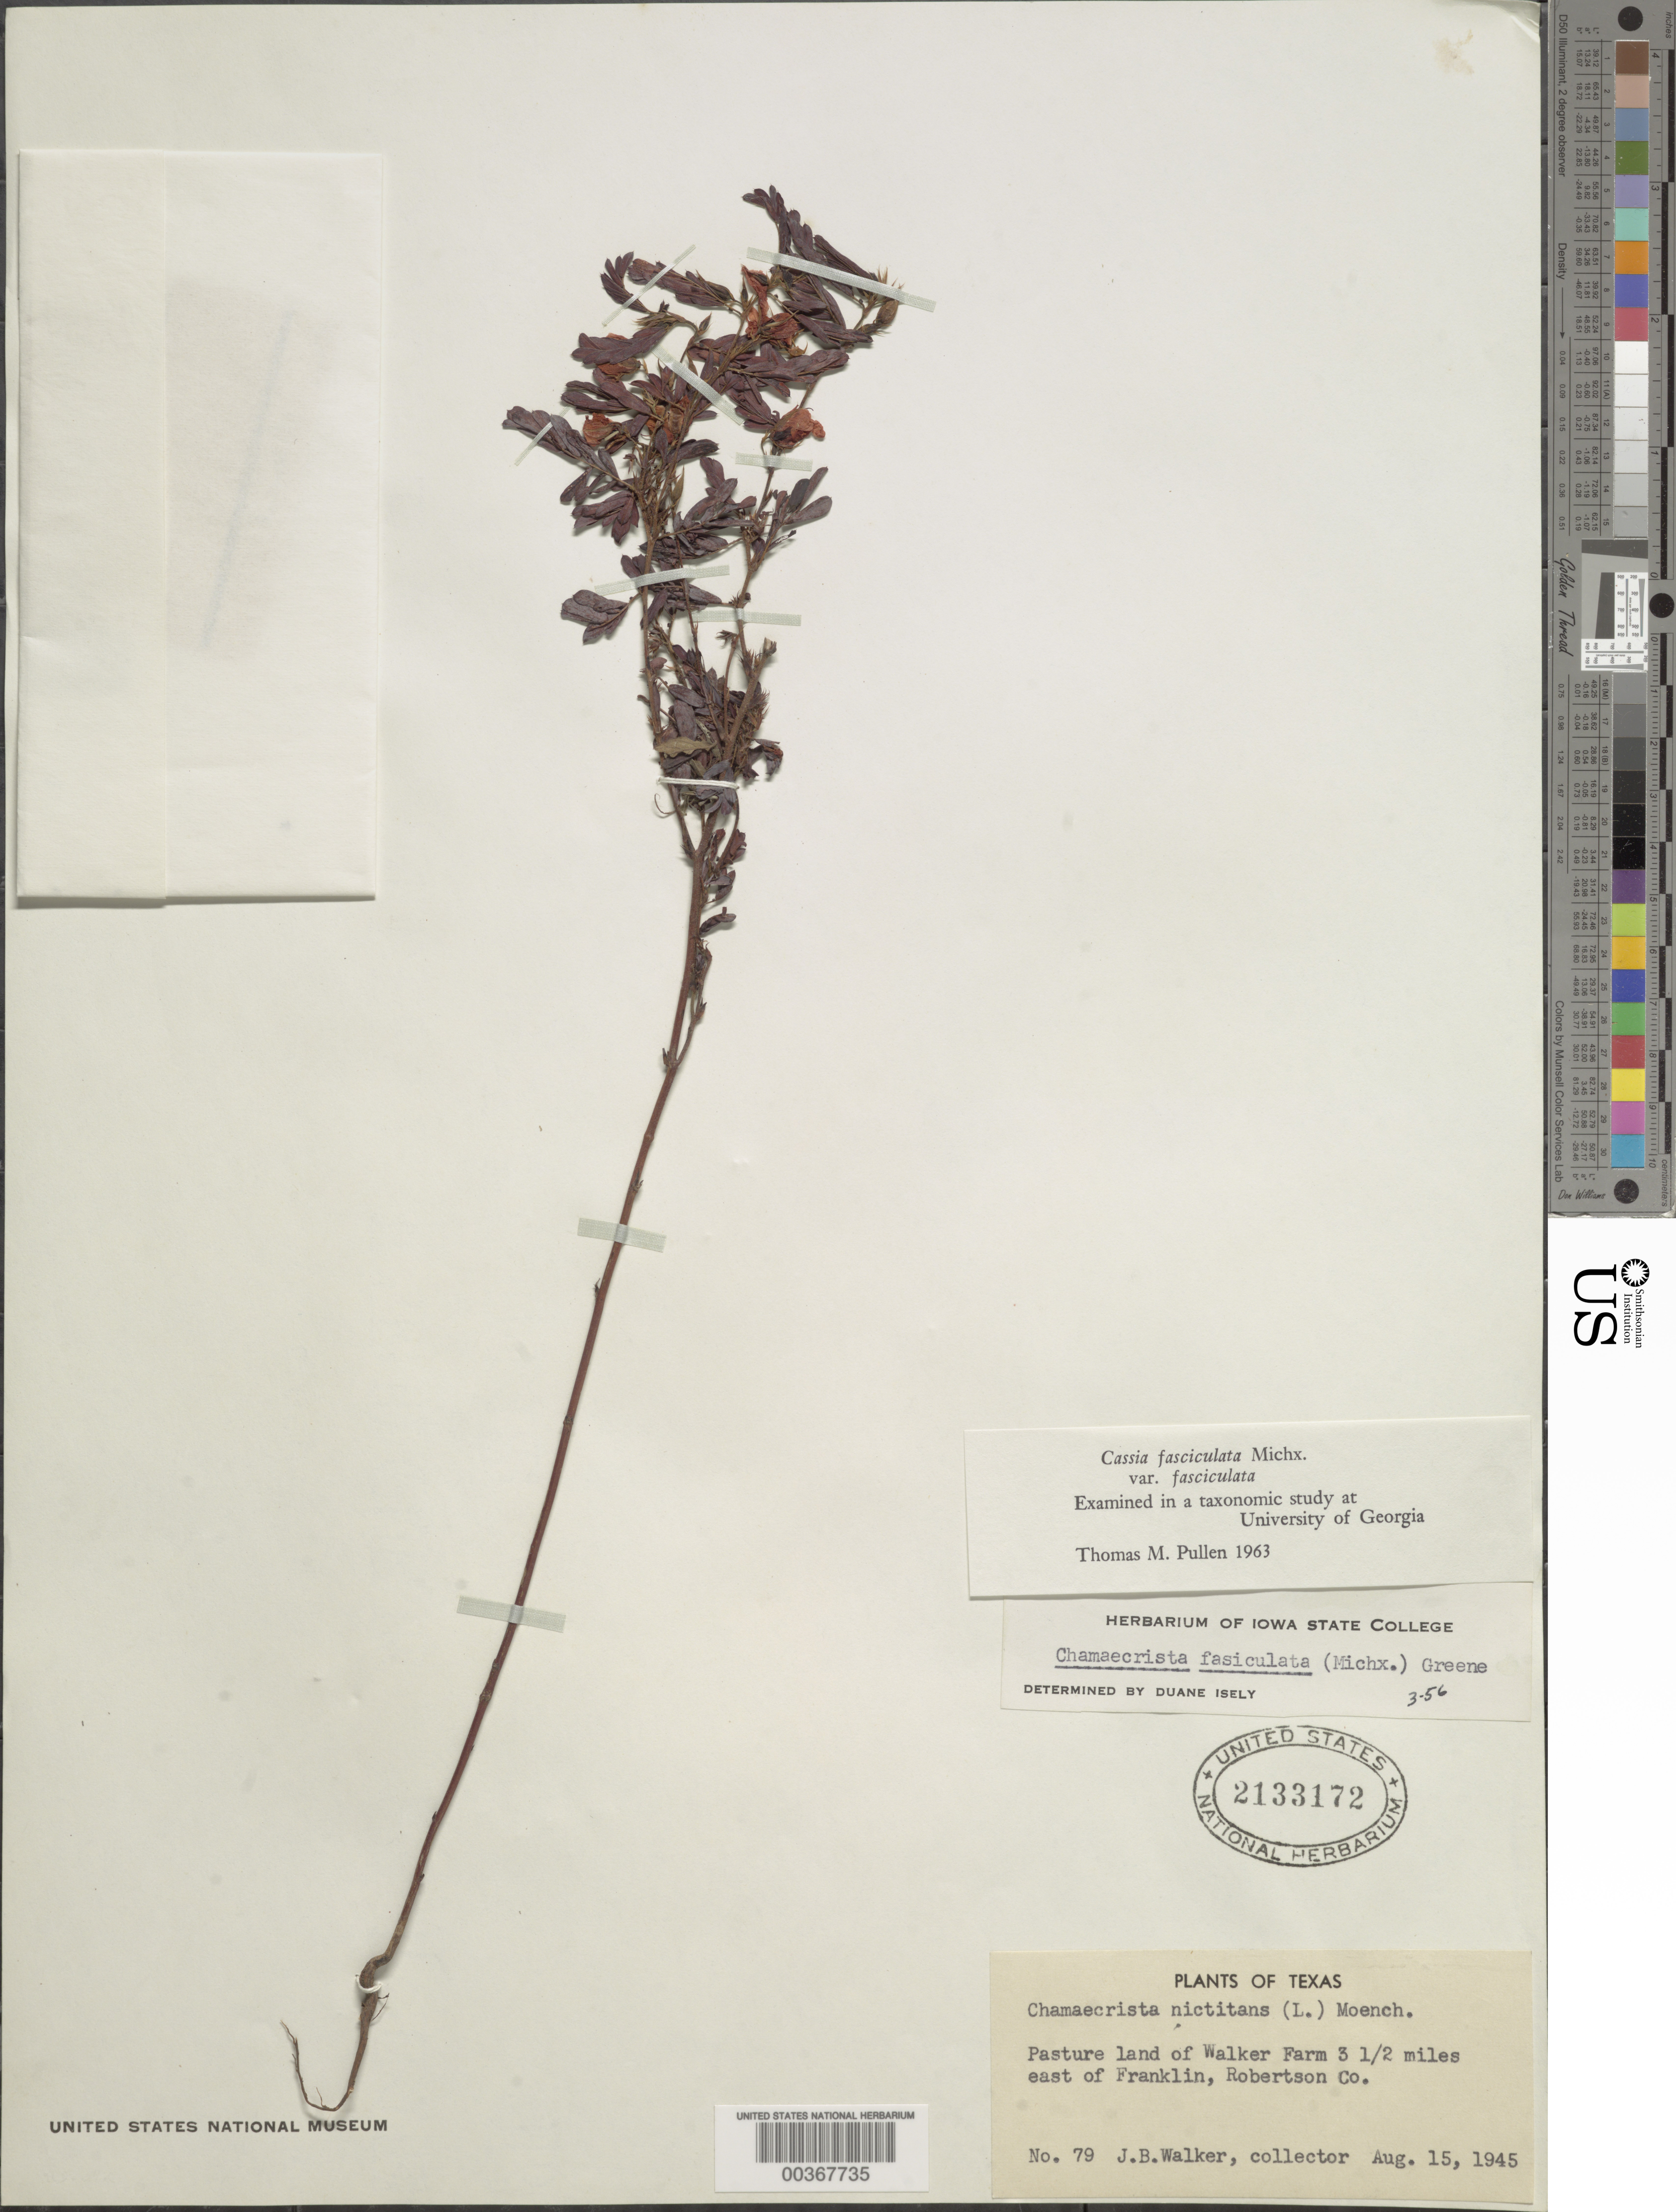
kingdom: Plantae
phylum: Tracheophyta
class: Magnoliopsida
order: Fabales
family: Fabaceae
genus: Chamaecrista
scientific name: Chamaecrista fasciculata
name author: (Michx.) Greene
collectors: J. Walker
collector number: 79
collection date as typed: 15 Aug 1945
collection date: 1945-08-15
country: United States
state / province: Texas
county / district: Robertson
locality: Walker farm, 3.5 mi e of franklin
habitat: Pasture land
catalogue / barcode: US 2133172